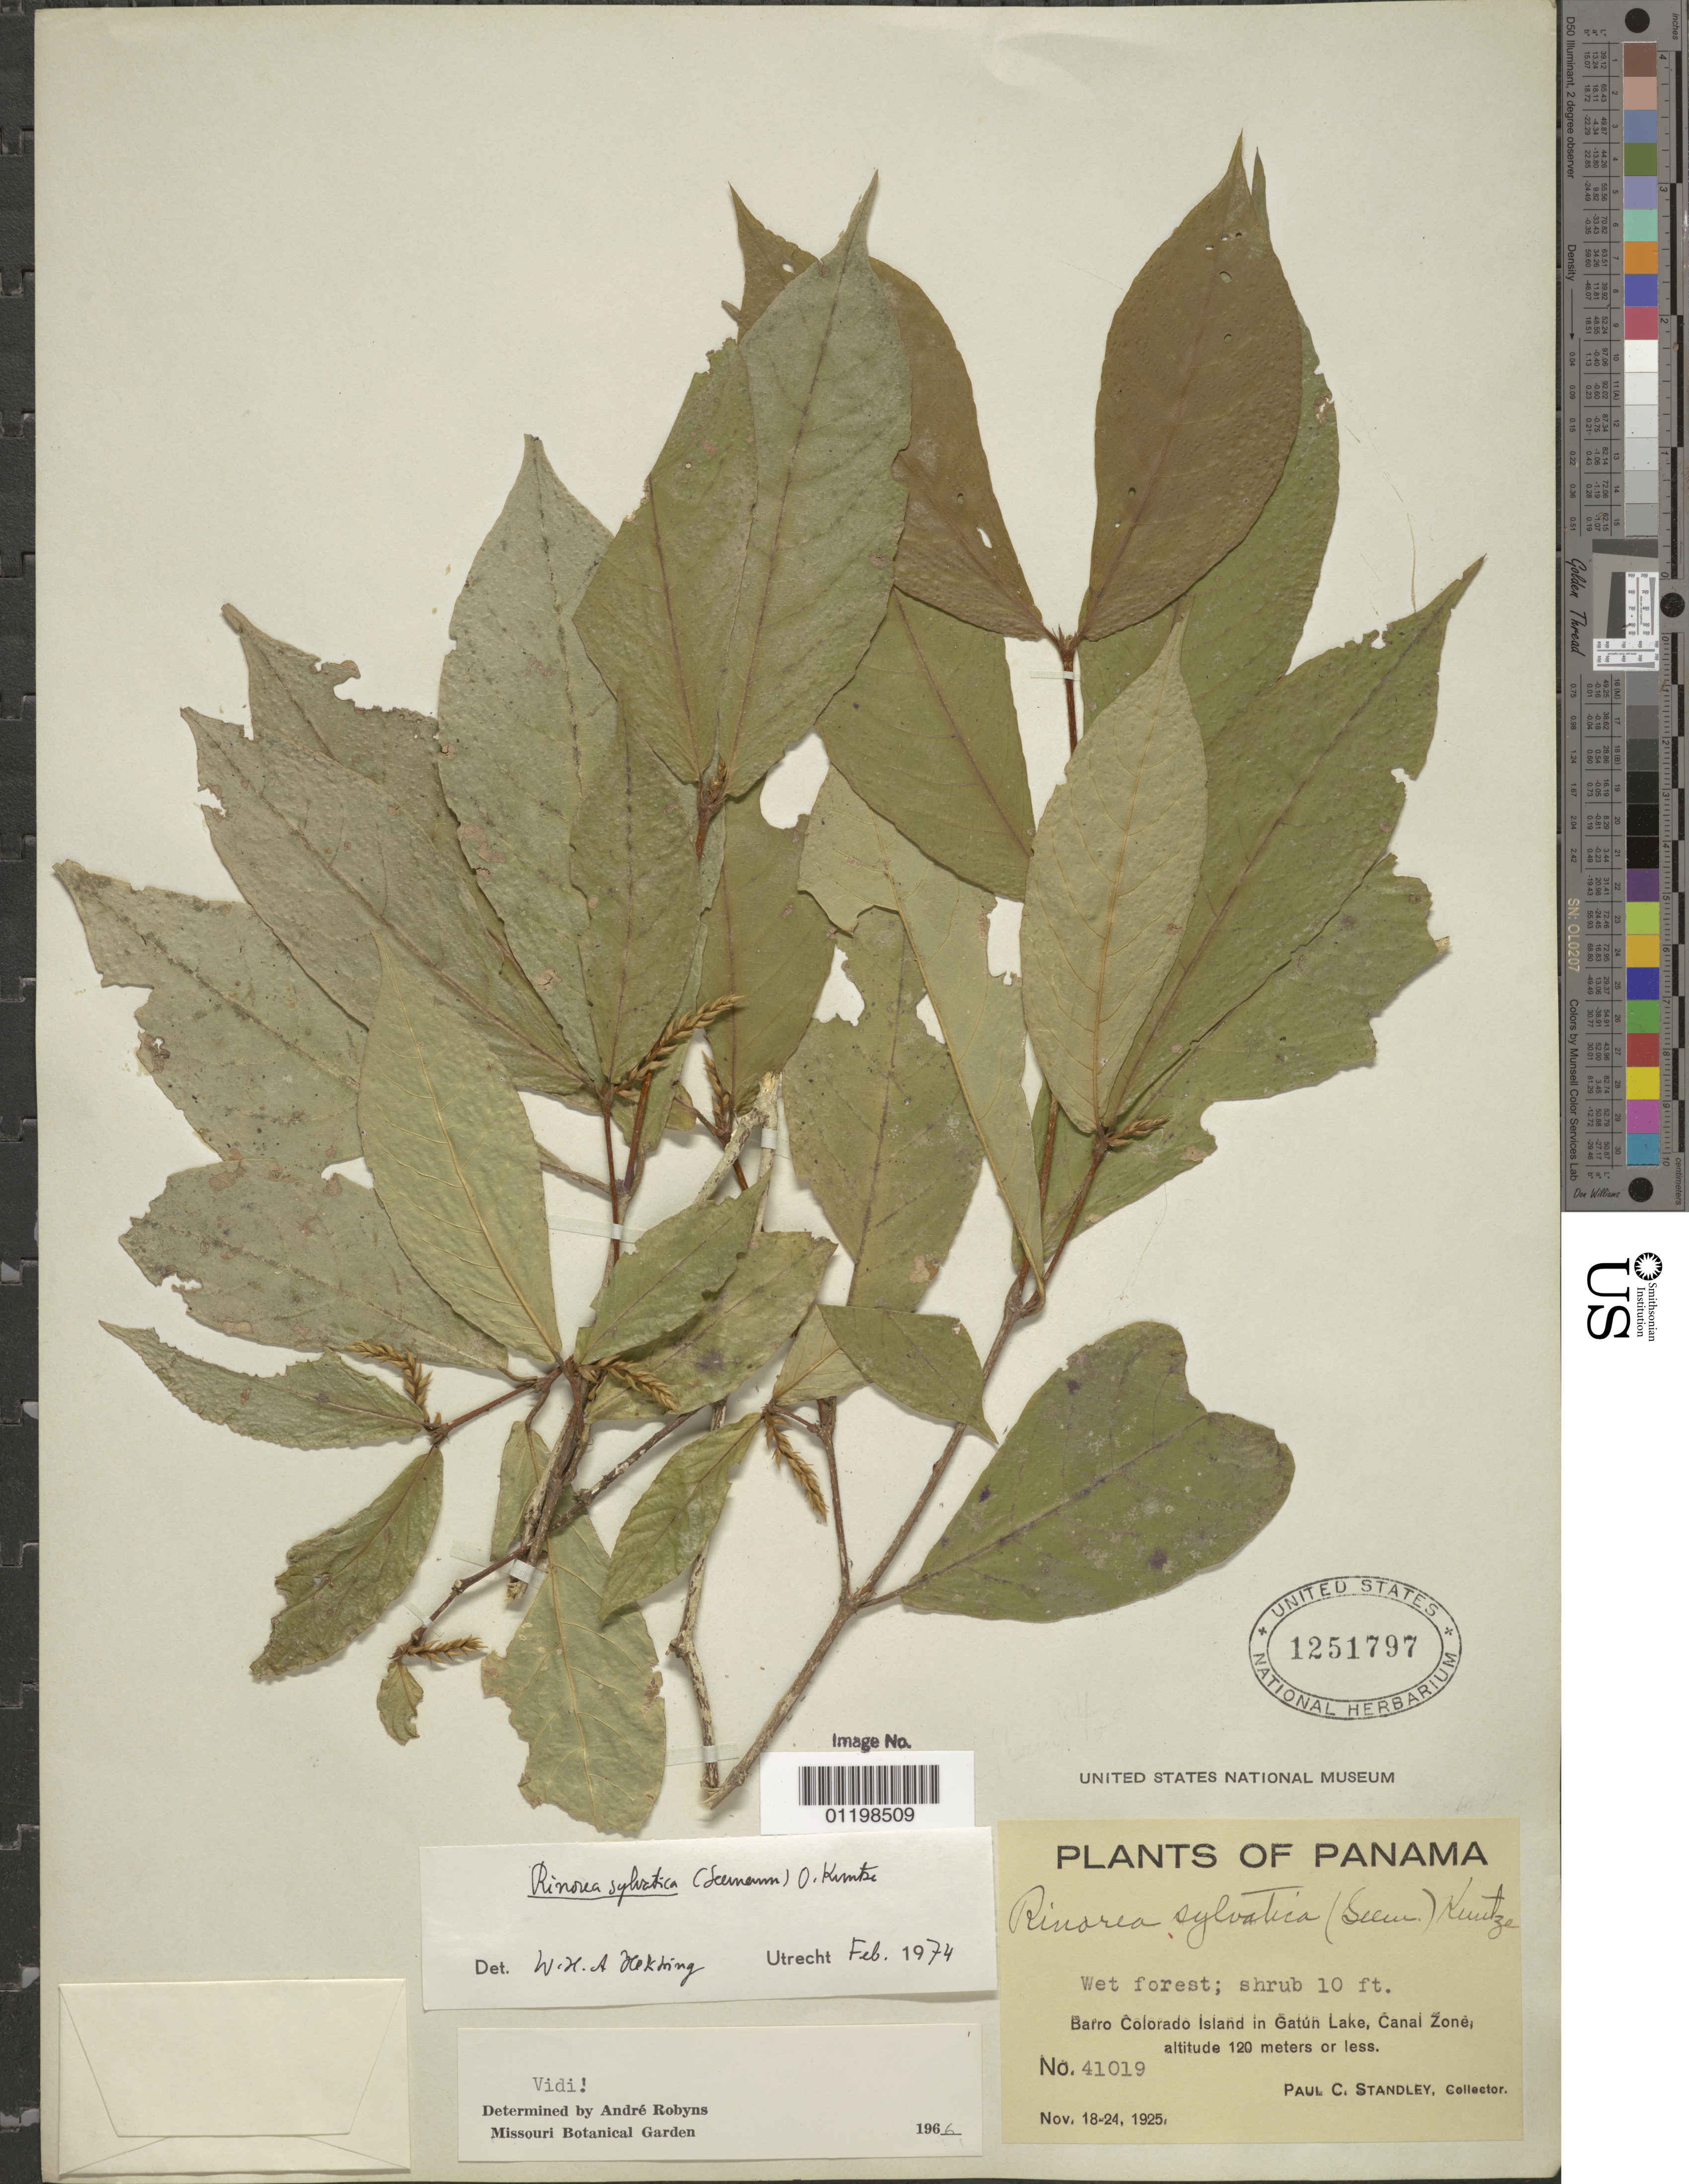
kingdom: Plantae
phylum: Tracheophyta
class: Magnoliopsida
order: Malpighiales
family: Violaceae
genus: Rinorea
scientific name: Rinorea sylvatica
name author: (Seem.) Kuntze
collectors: P. C. Standley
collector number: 41019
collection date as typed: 18-24 Nov 1925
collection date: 1925-11-18/1925-11-24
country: Panama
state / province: Panamá Oeste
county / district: Canal Zone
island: Barro Colorado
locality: Barro Colorado Island in Gatun Lake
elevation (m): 120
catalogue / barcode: US 1251797